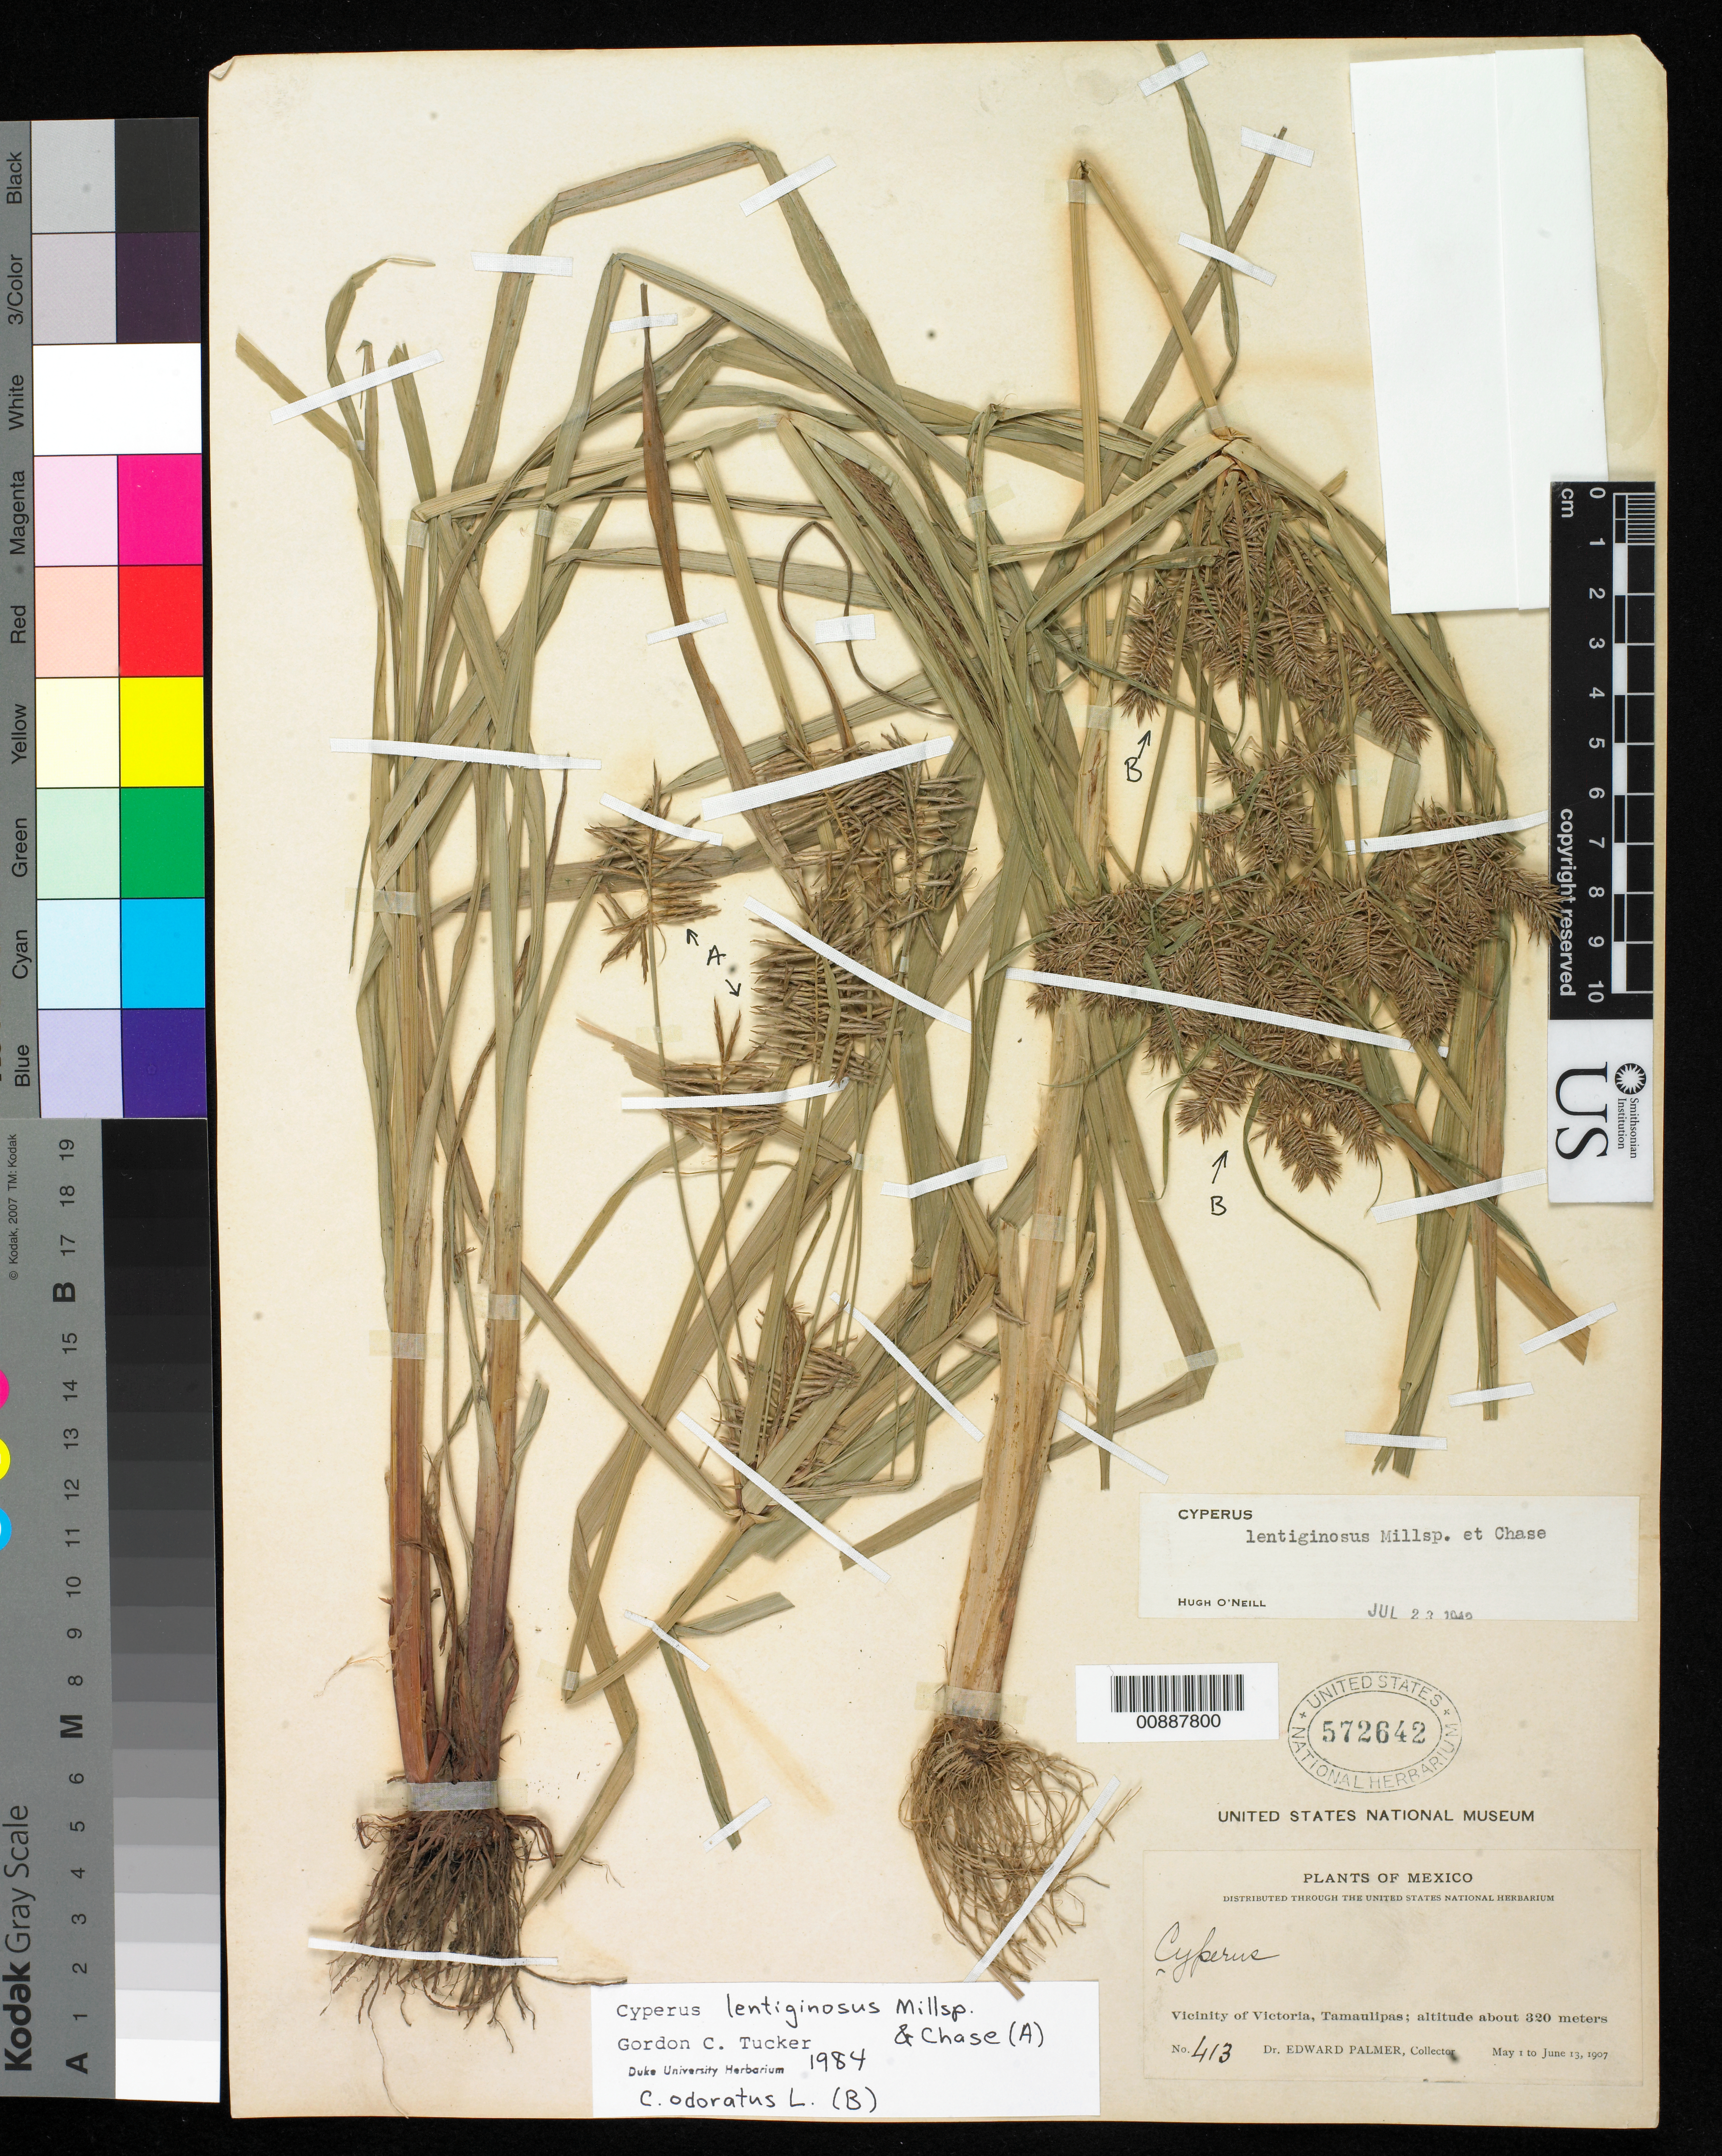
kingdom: Plantae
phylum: Tracheophyta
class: Liliopsida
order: Poales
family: Cyperaceae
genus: Cyperus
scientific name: Cyperus lentiginosus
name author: Millsp. & Chase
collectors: E. Palmer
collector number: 413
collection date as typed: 01 May 1907 to 13 Jun 1907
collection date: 1907-05-01/1907-06-13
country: Mexico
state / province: Tamaulipas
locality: Vicinity of Victoria.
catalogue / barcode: US 572642